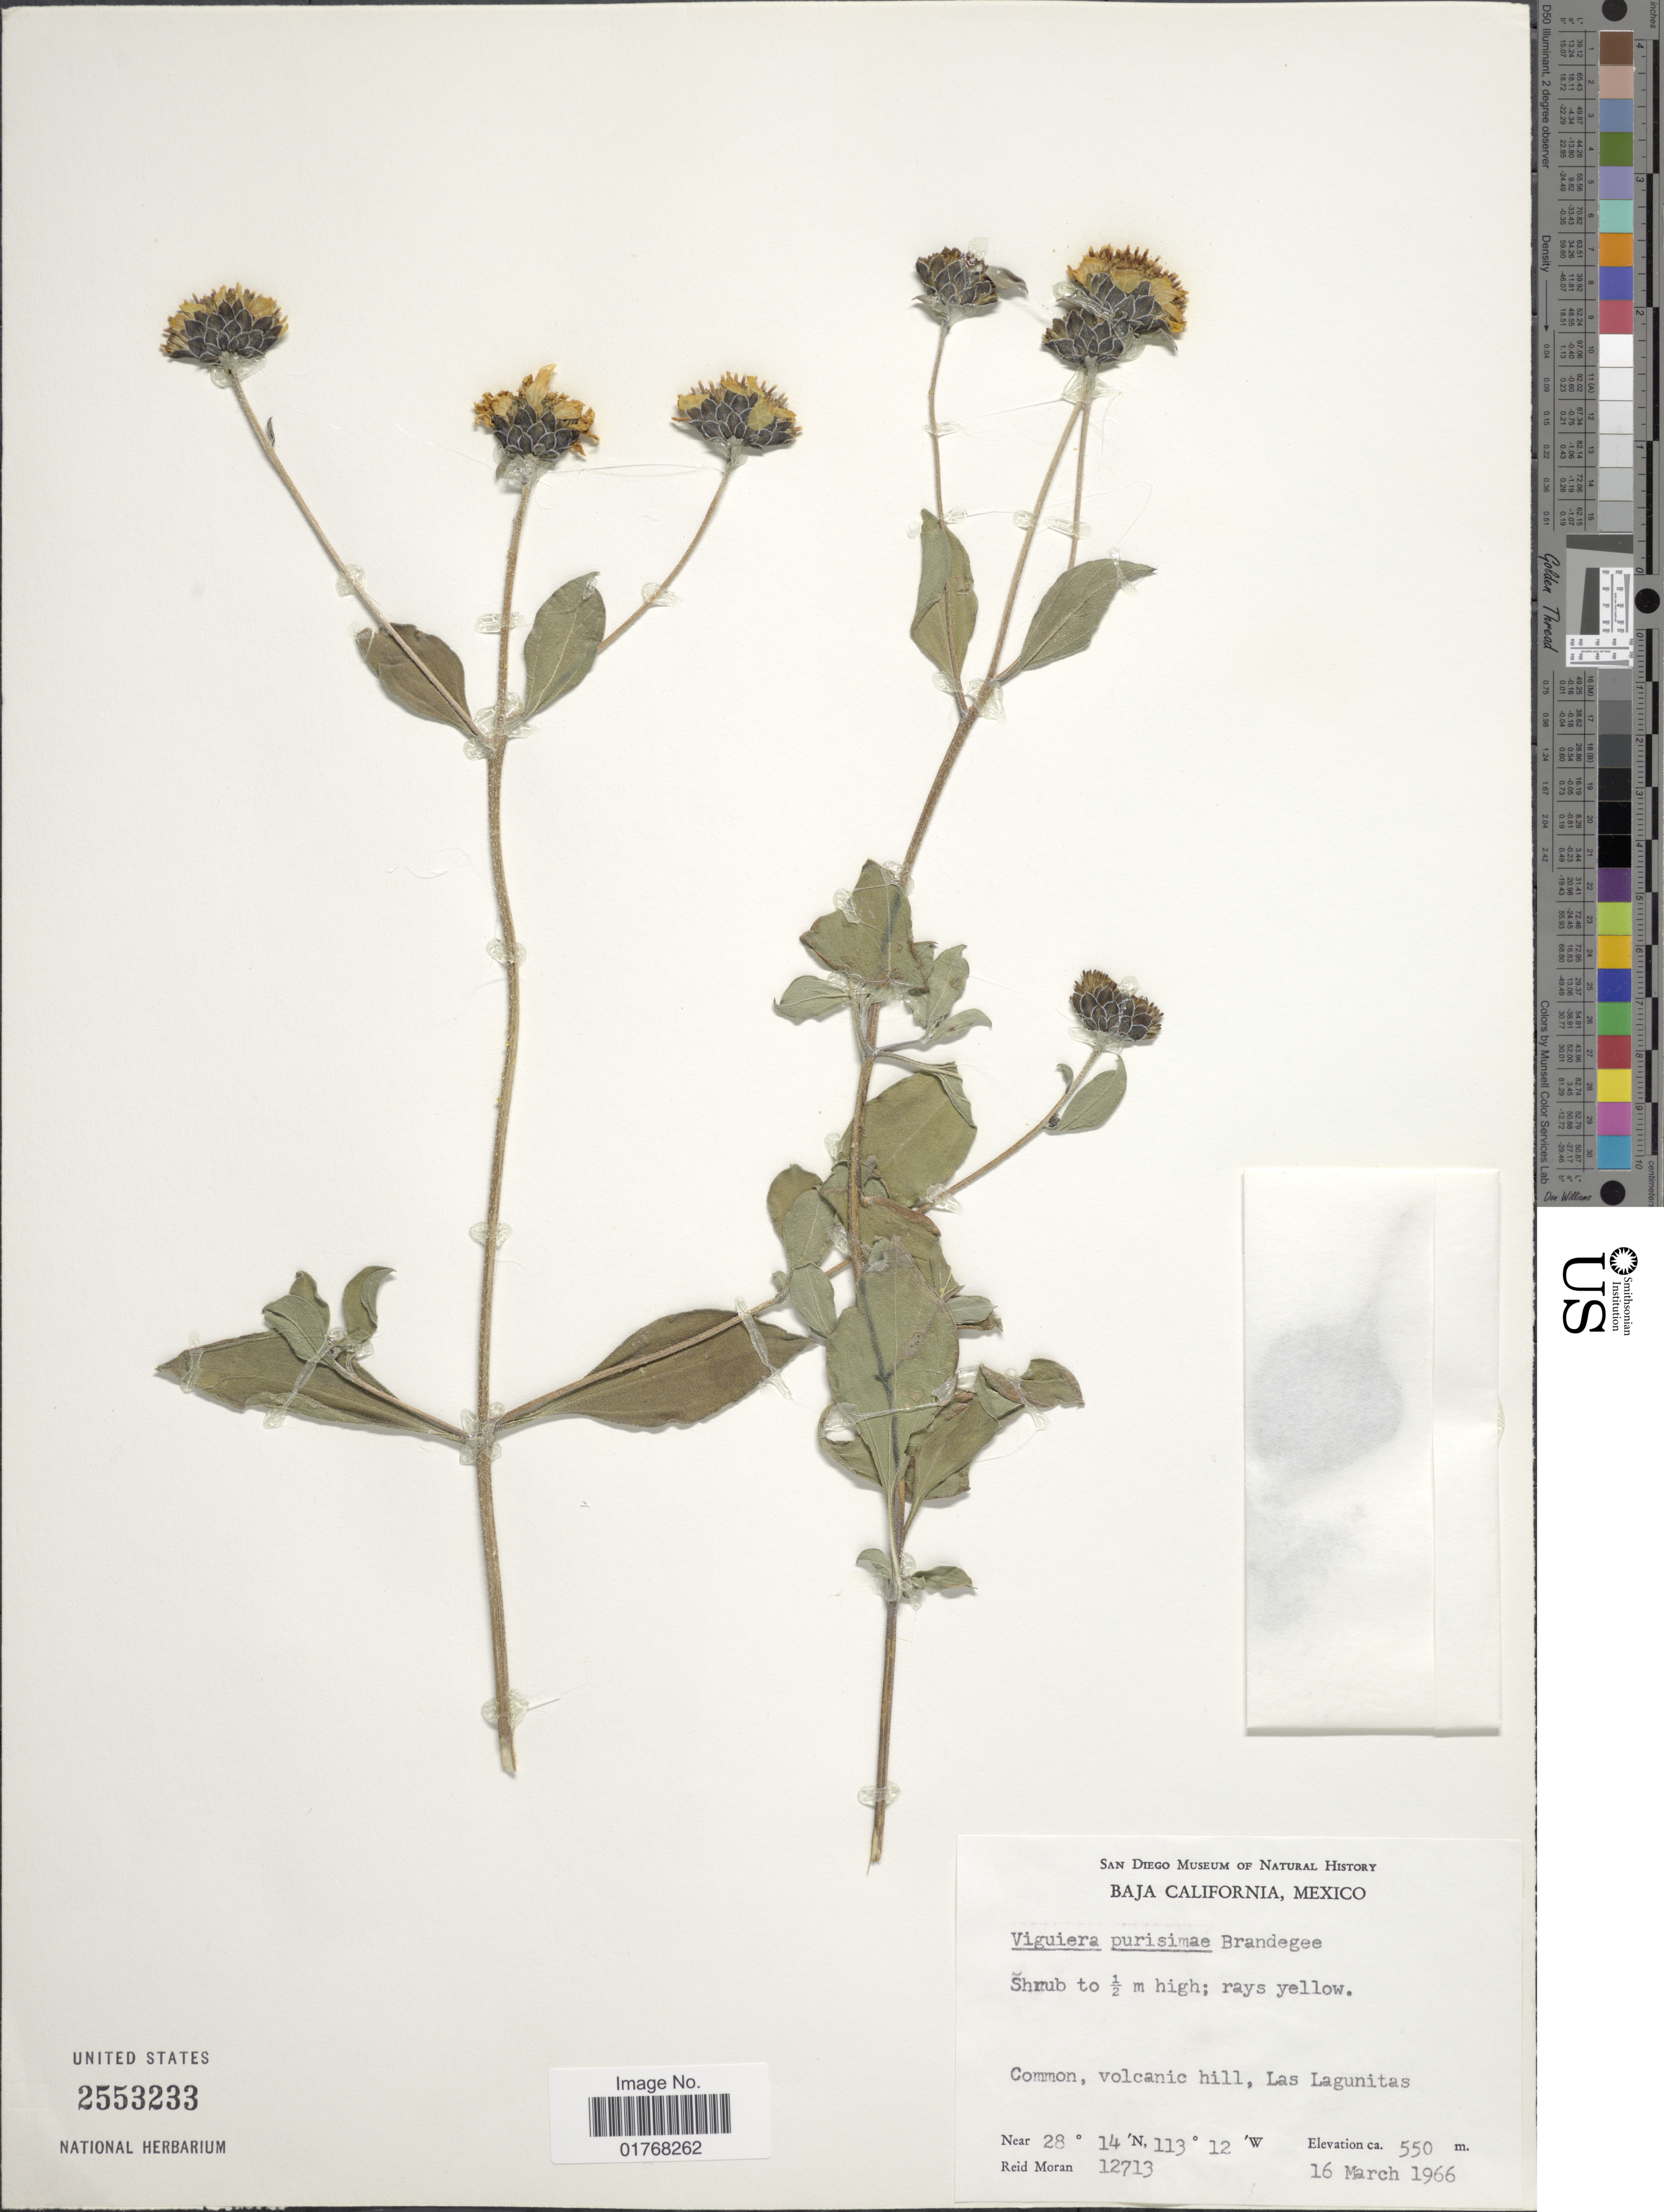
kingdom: Plantae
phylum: Tracheophyta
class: Magnoliopsida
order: Asterales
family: Asteraceae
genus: Viguiera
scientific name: Viguiera purisimae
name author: Brandegee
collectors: R. V. Moran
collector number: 12713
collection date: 1966-03-16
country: Mexico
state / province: Baja California Sur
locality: Common, volcanic hill, Las Lagunitas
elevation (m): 550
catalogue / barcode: US 2553233